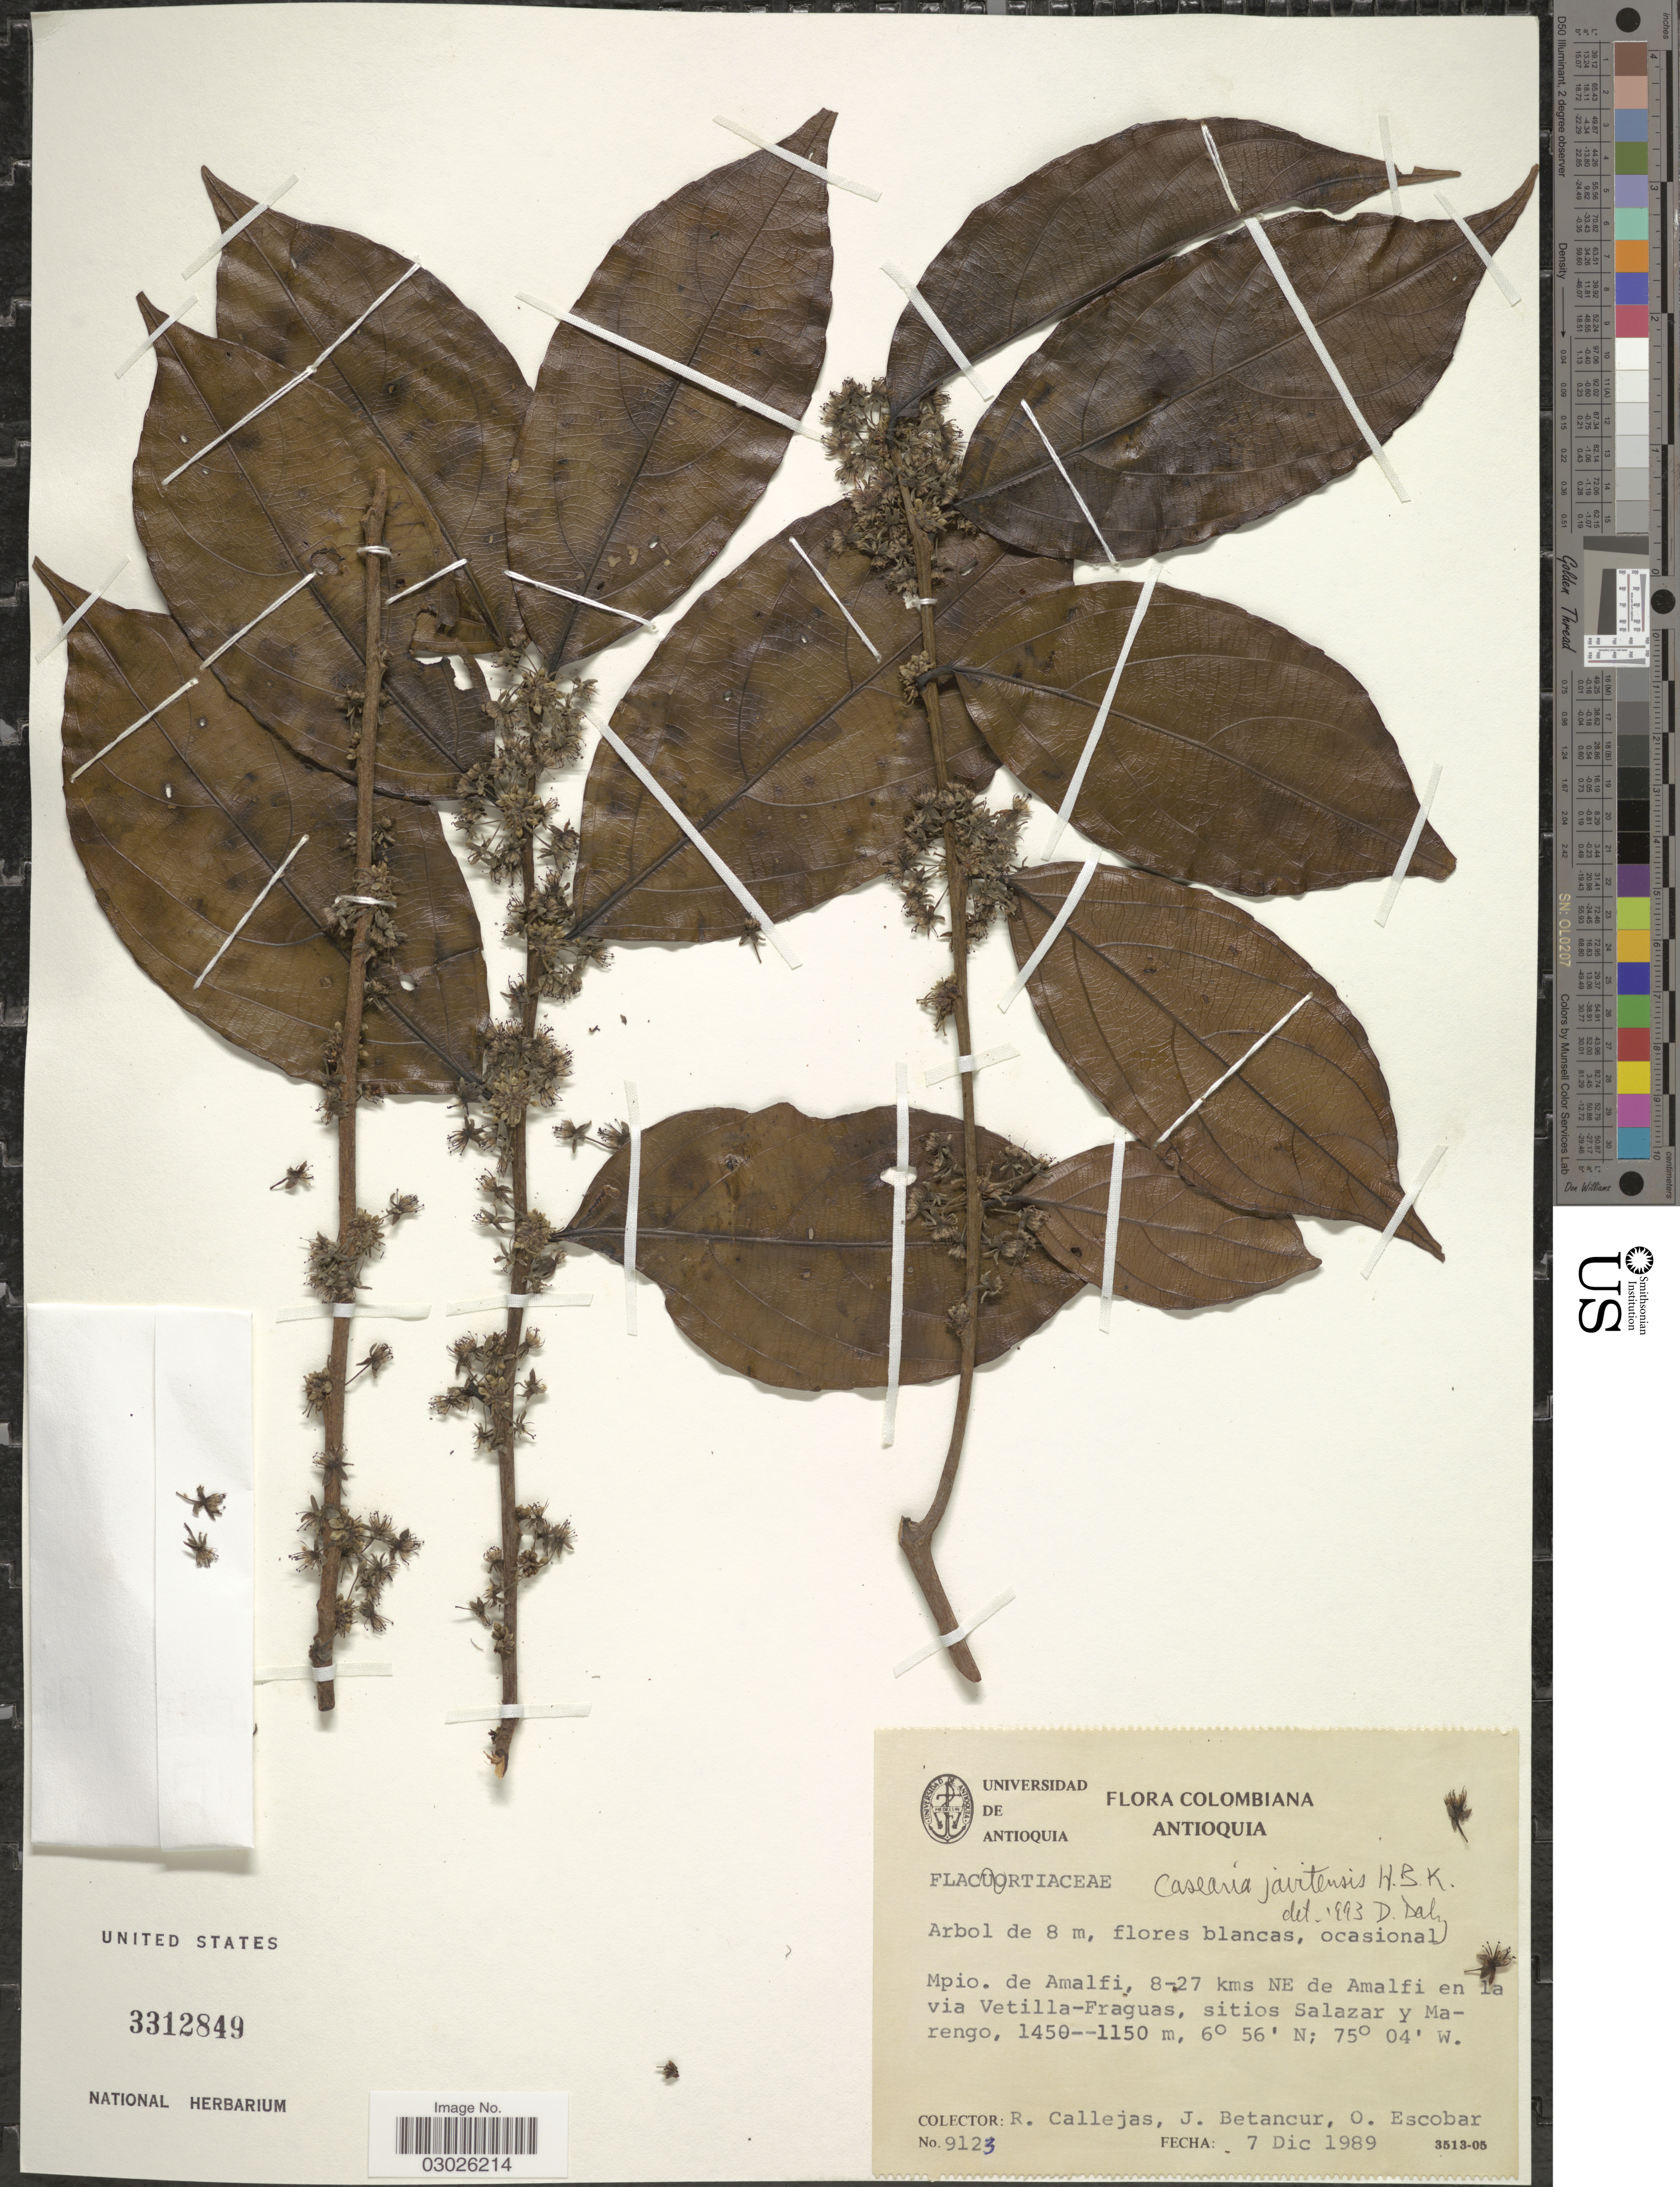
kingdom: Plantae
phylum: Tracheophyta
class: Magnoliopsida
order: Malpighiales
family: Salicaceae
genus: Piparea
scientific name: Piparea multiflora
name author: C.F. Gaertn.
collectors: R. Callejas, J. Betancur & O. Escobar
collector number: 9123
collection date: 1989-12-07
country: Colombia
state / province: Antioquia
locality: Mpio. de Amalfi, 8-27 kms NE de Amalfi en la via Vetilla-Fraguas, sitios Salazar y Marengo.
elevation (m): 1150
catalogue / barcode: US 3312849